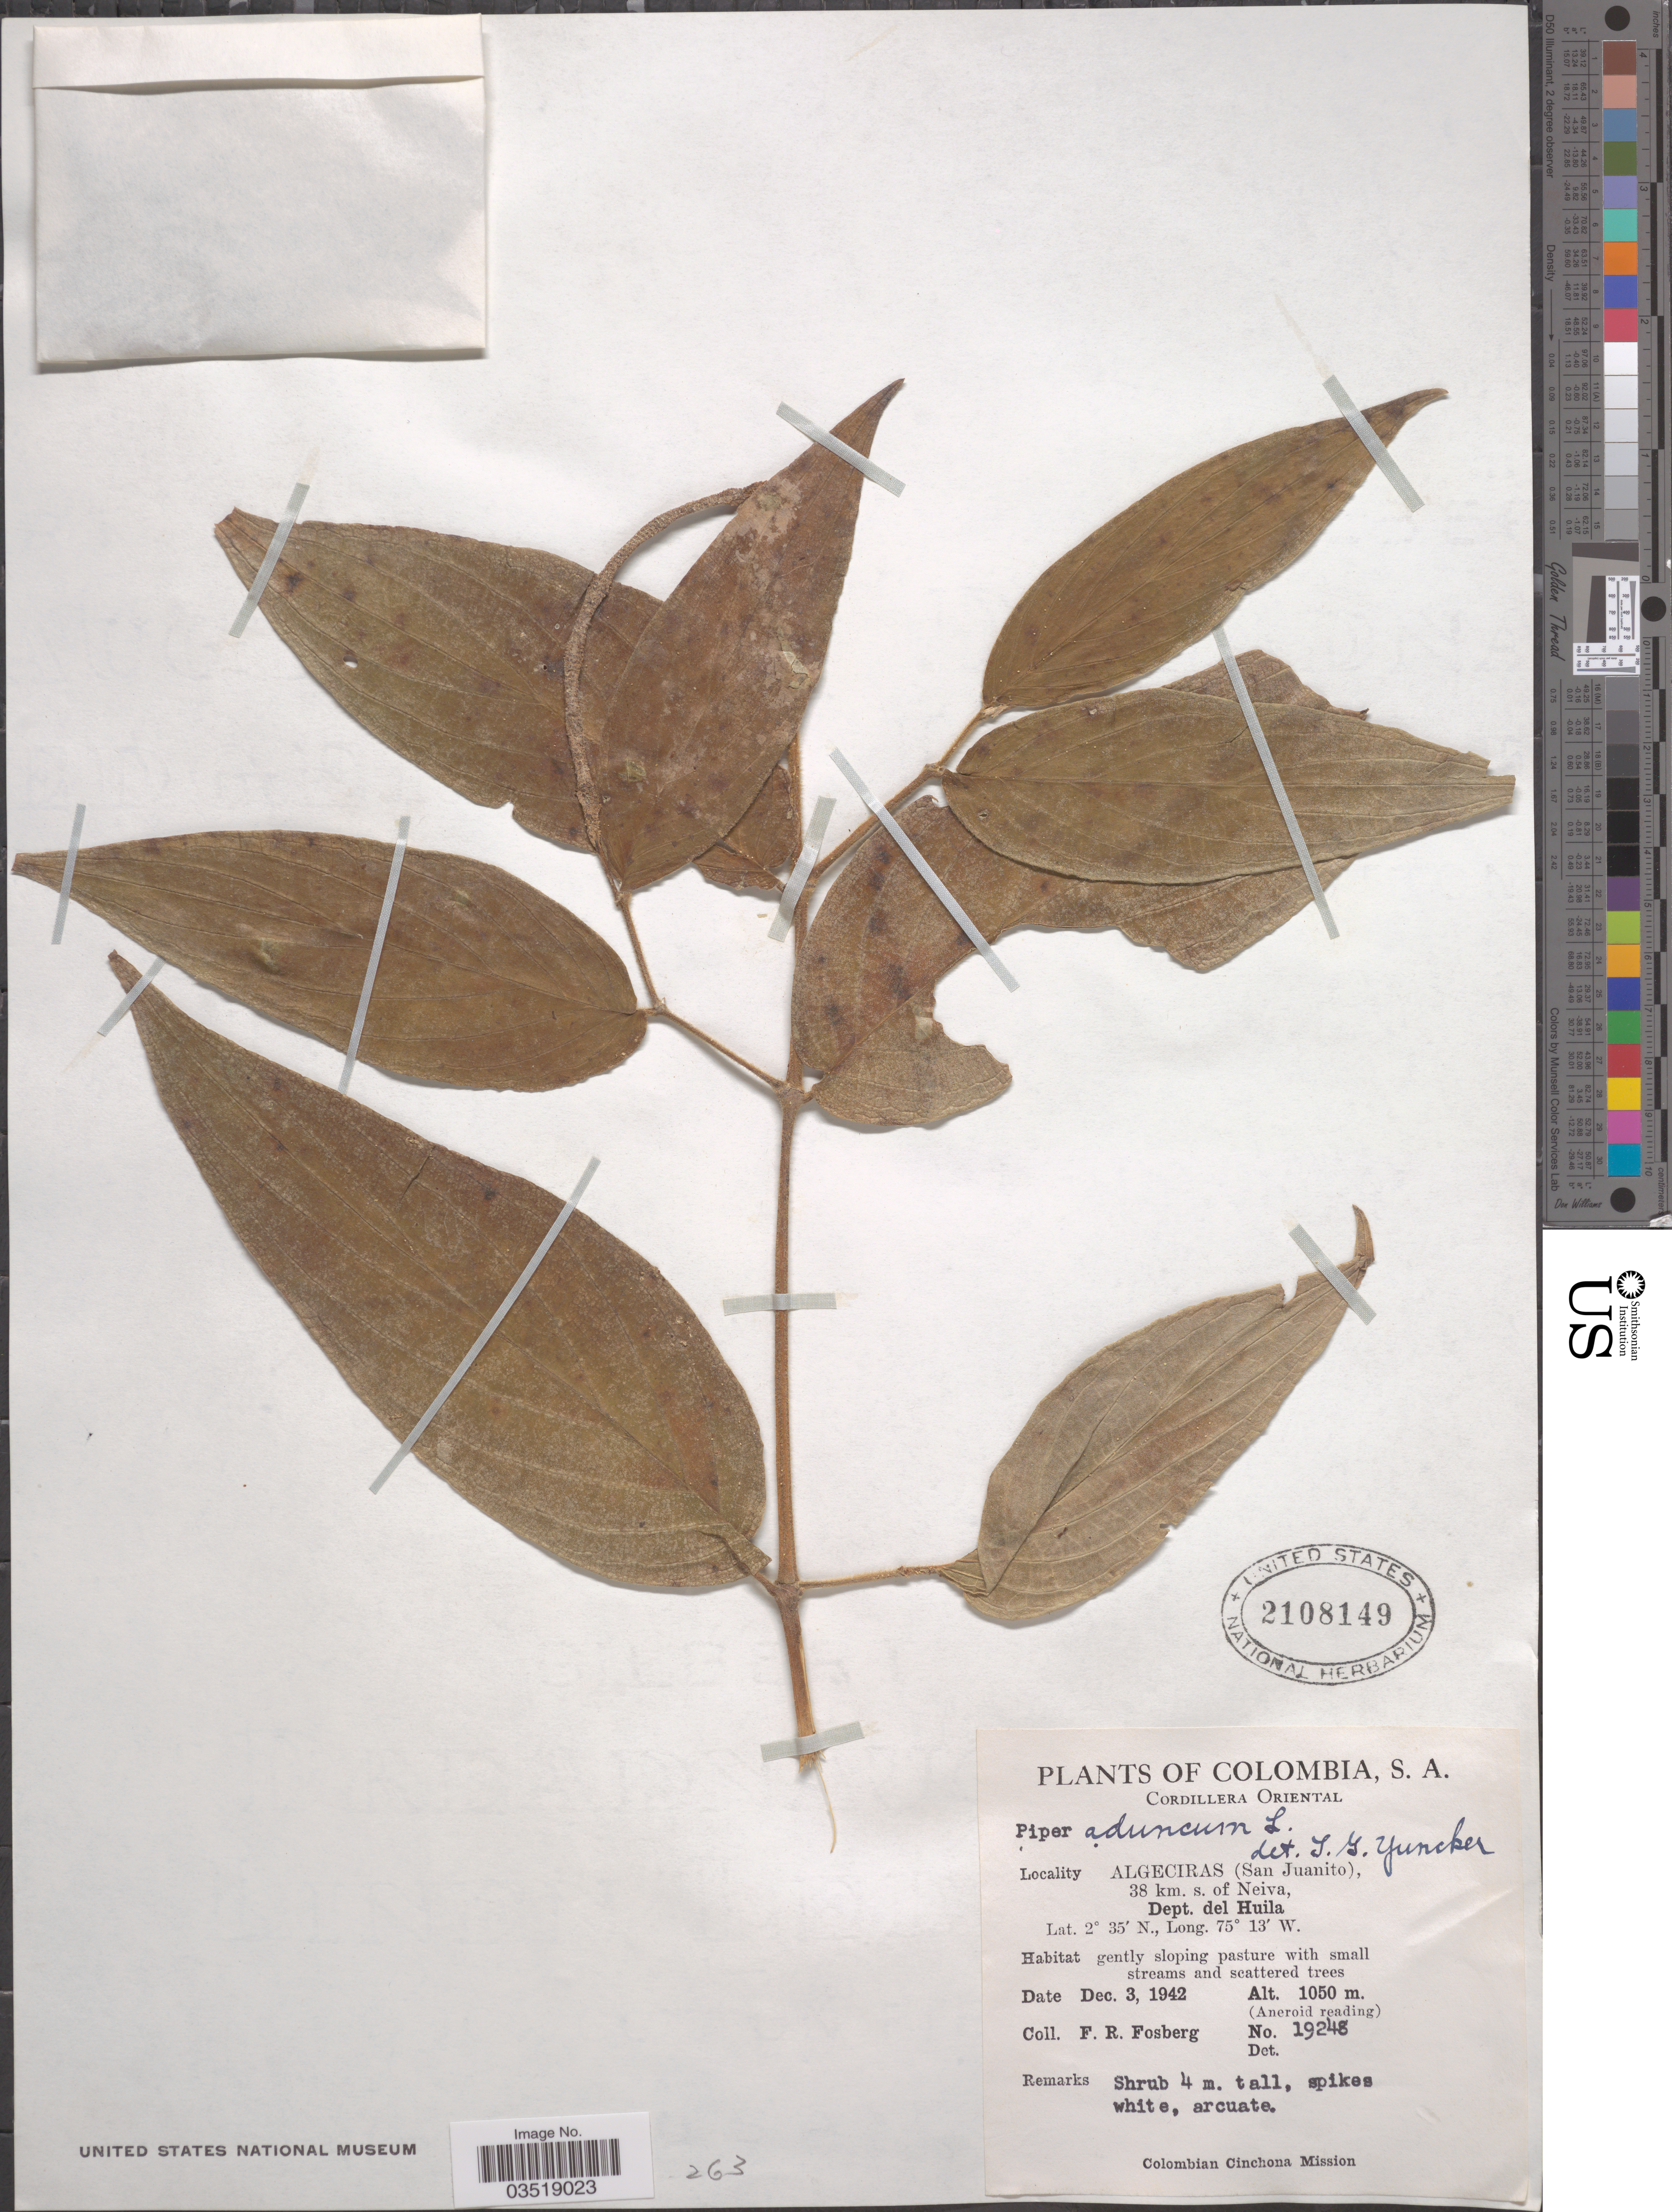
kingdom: Plantae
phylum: Tracheophyta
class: Magnoliopsida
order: Piperales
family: Piperaceae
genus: Piper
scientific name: Piper aduncum var. aduncum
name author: L.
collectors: F. R. Fosberg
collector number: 19248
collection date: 1942-12-03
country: Colombia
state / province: Huila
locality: Cordillera Oriental. Algeciras (San Juanito), 38 km. s. of Neiva, Dept. del Huila.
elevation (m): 1050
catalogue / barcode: US 2108149